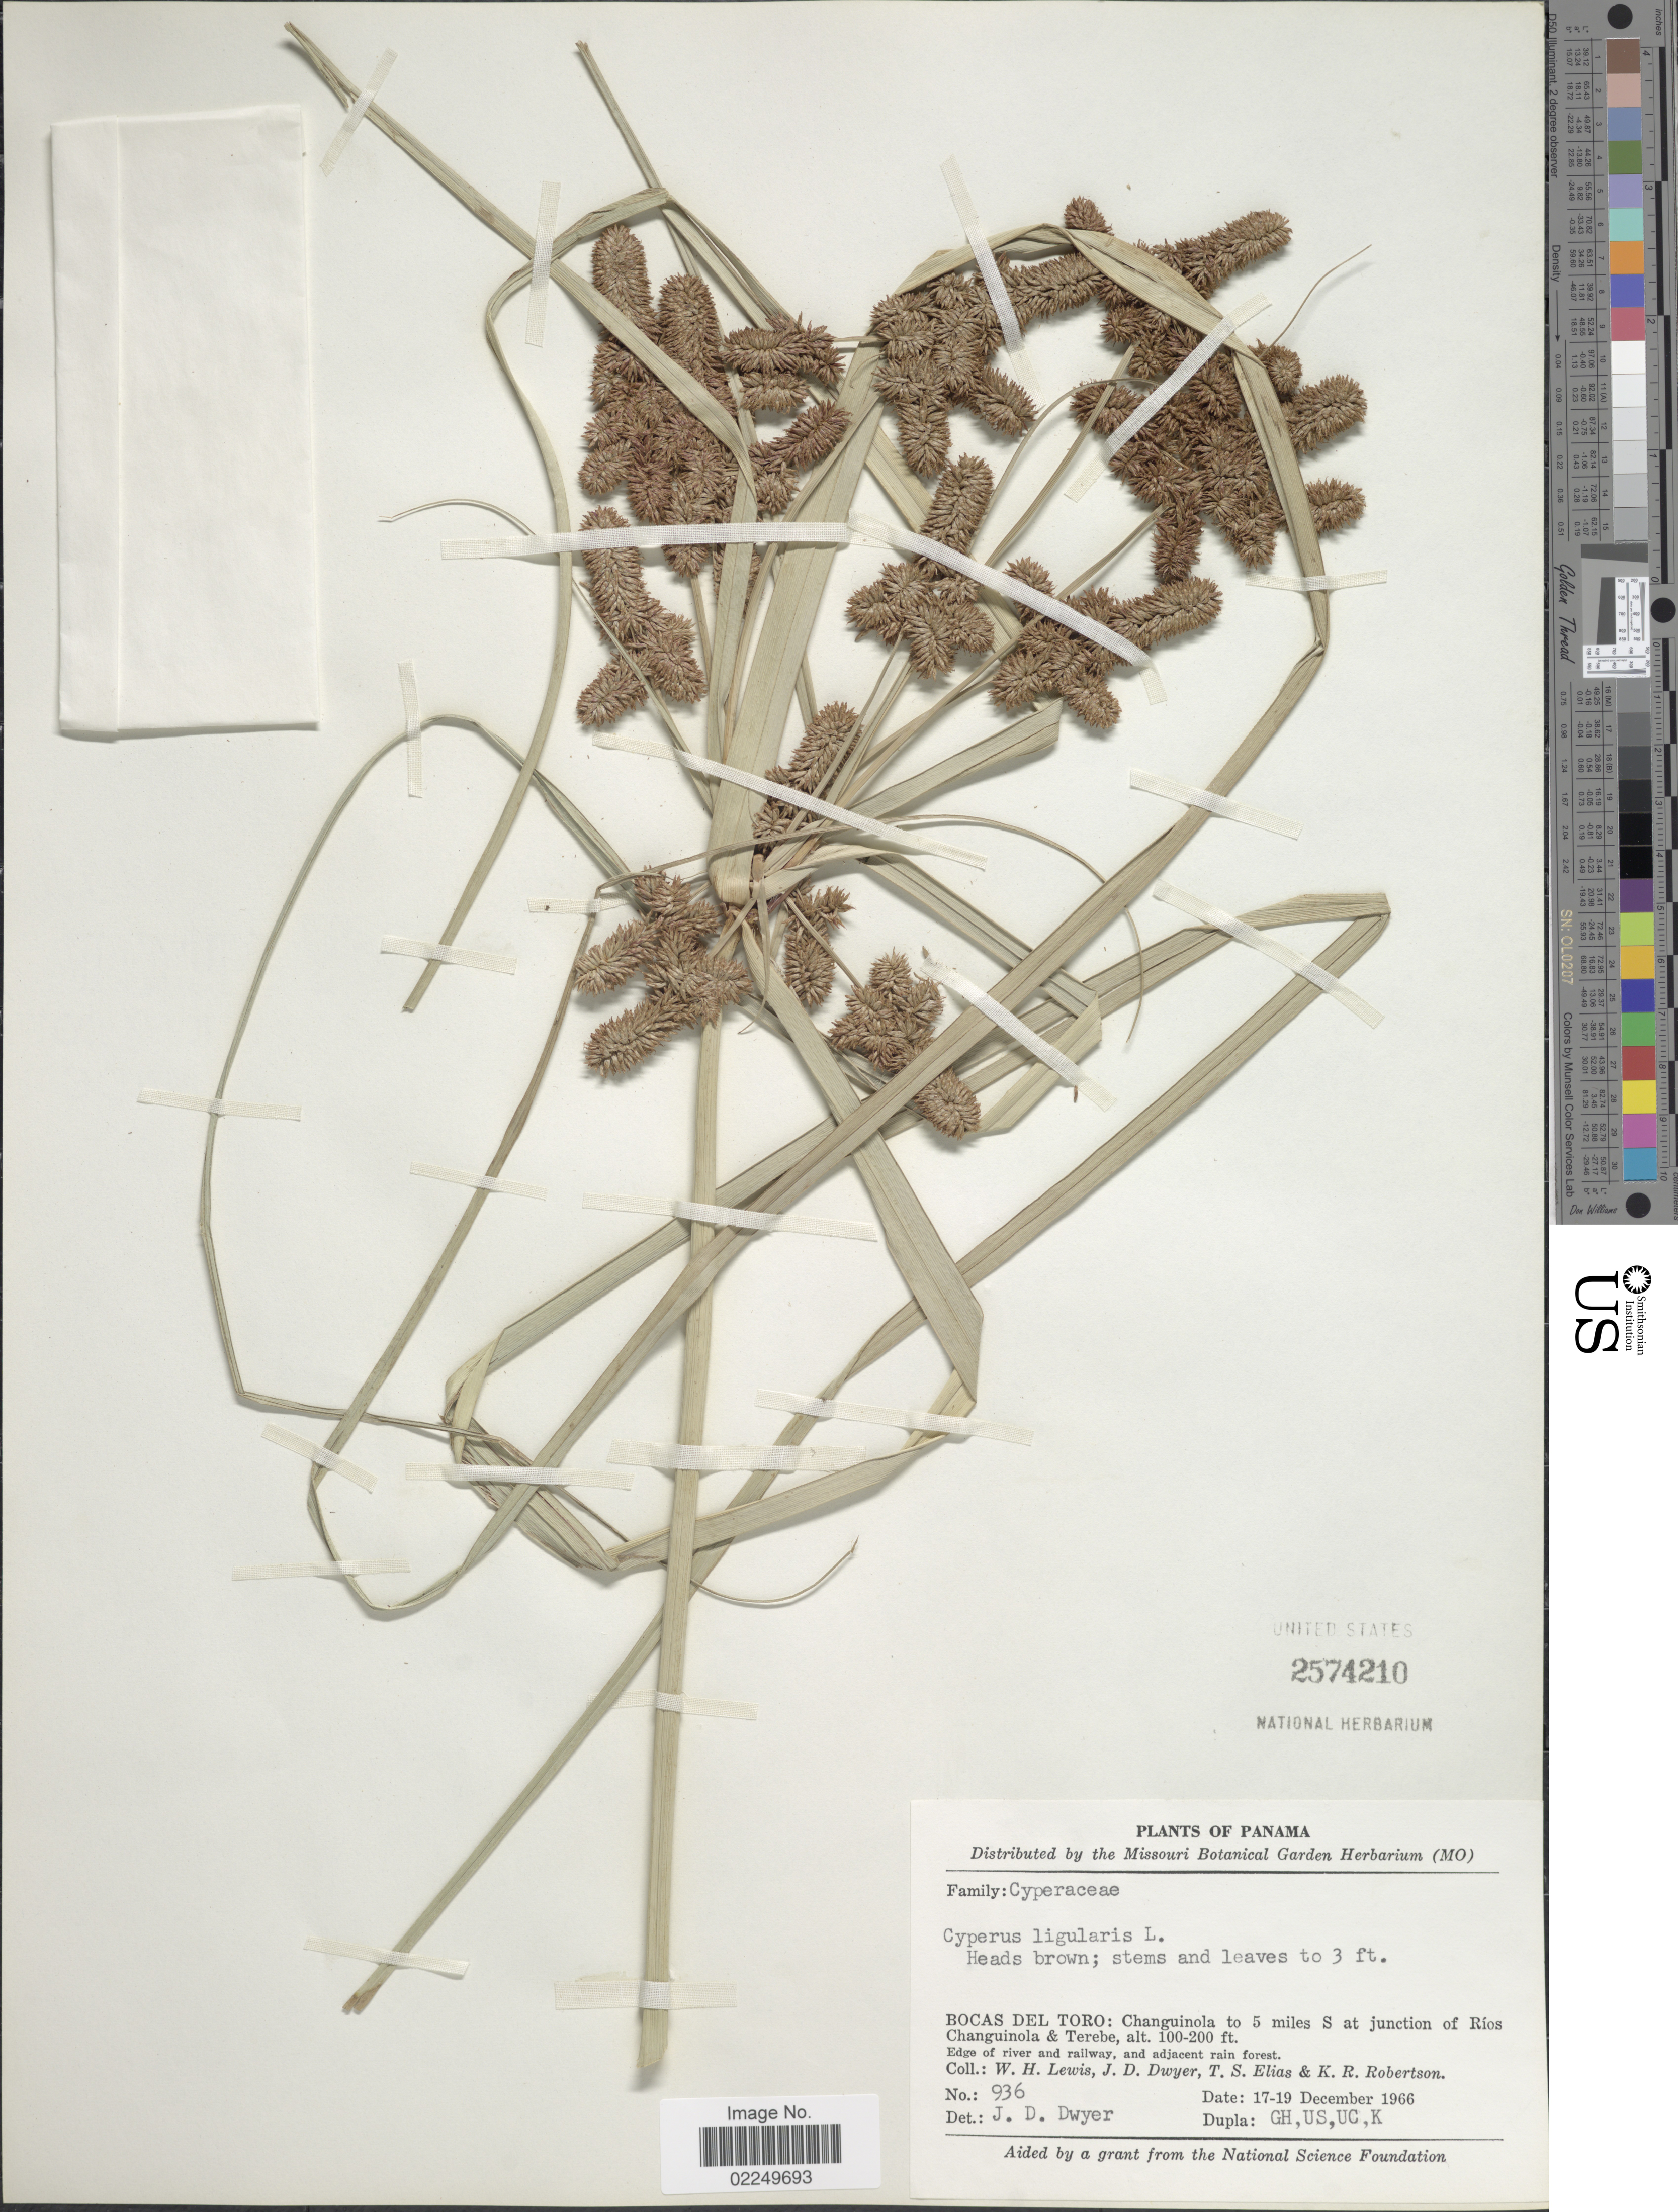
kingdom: Plantae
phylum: Tracheophyta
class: Liliopsida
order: Poales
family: Cyperaceae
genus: Cyperus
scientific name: Cyperus ligularis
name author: L.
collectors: W. H. Lewis, J. D. Dwyer, T. S. Elias & K. Robertson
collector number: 936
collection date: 1966-12-17/1966-12-19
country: Panama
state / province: Bocas del Toro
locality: Bocas del Toro: Changuinola to 5 miles S at junction of Rios Changuinola & Terebe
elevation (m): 30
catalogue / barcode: US 2574210